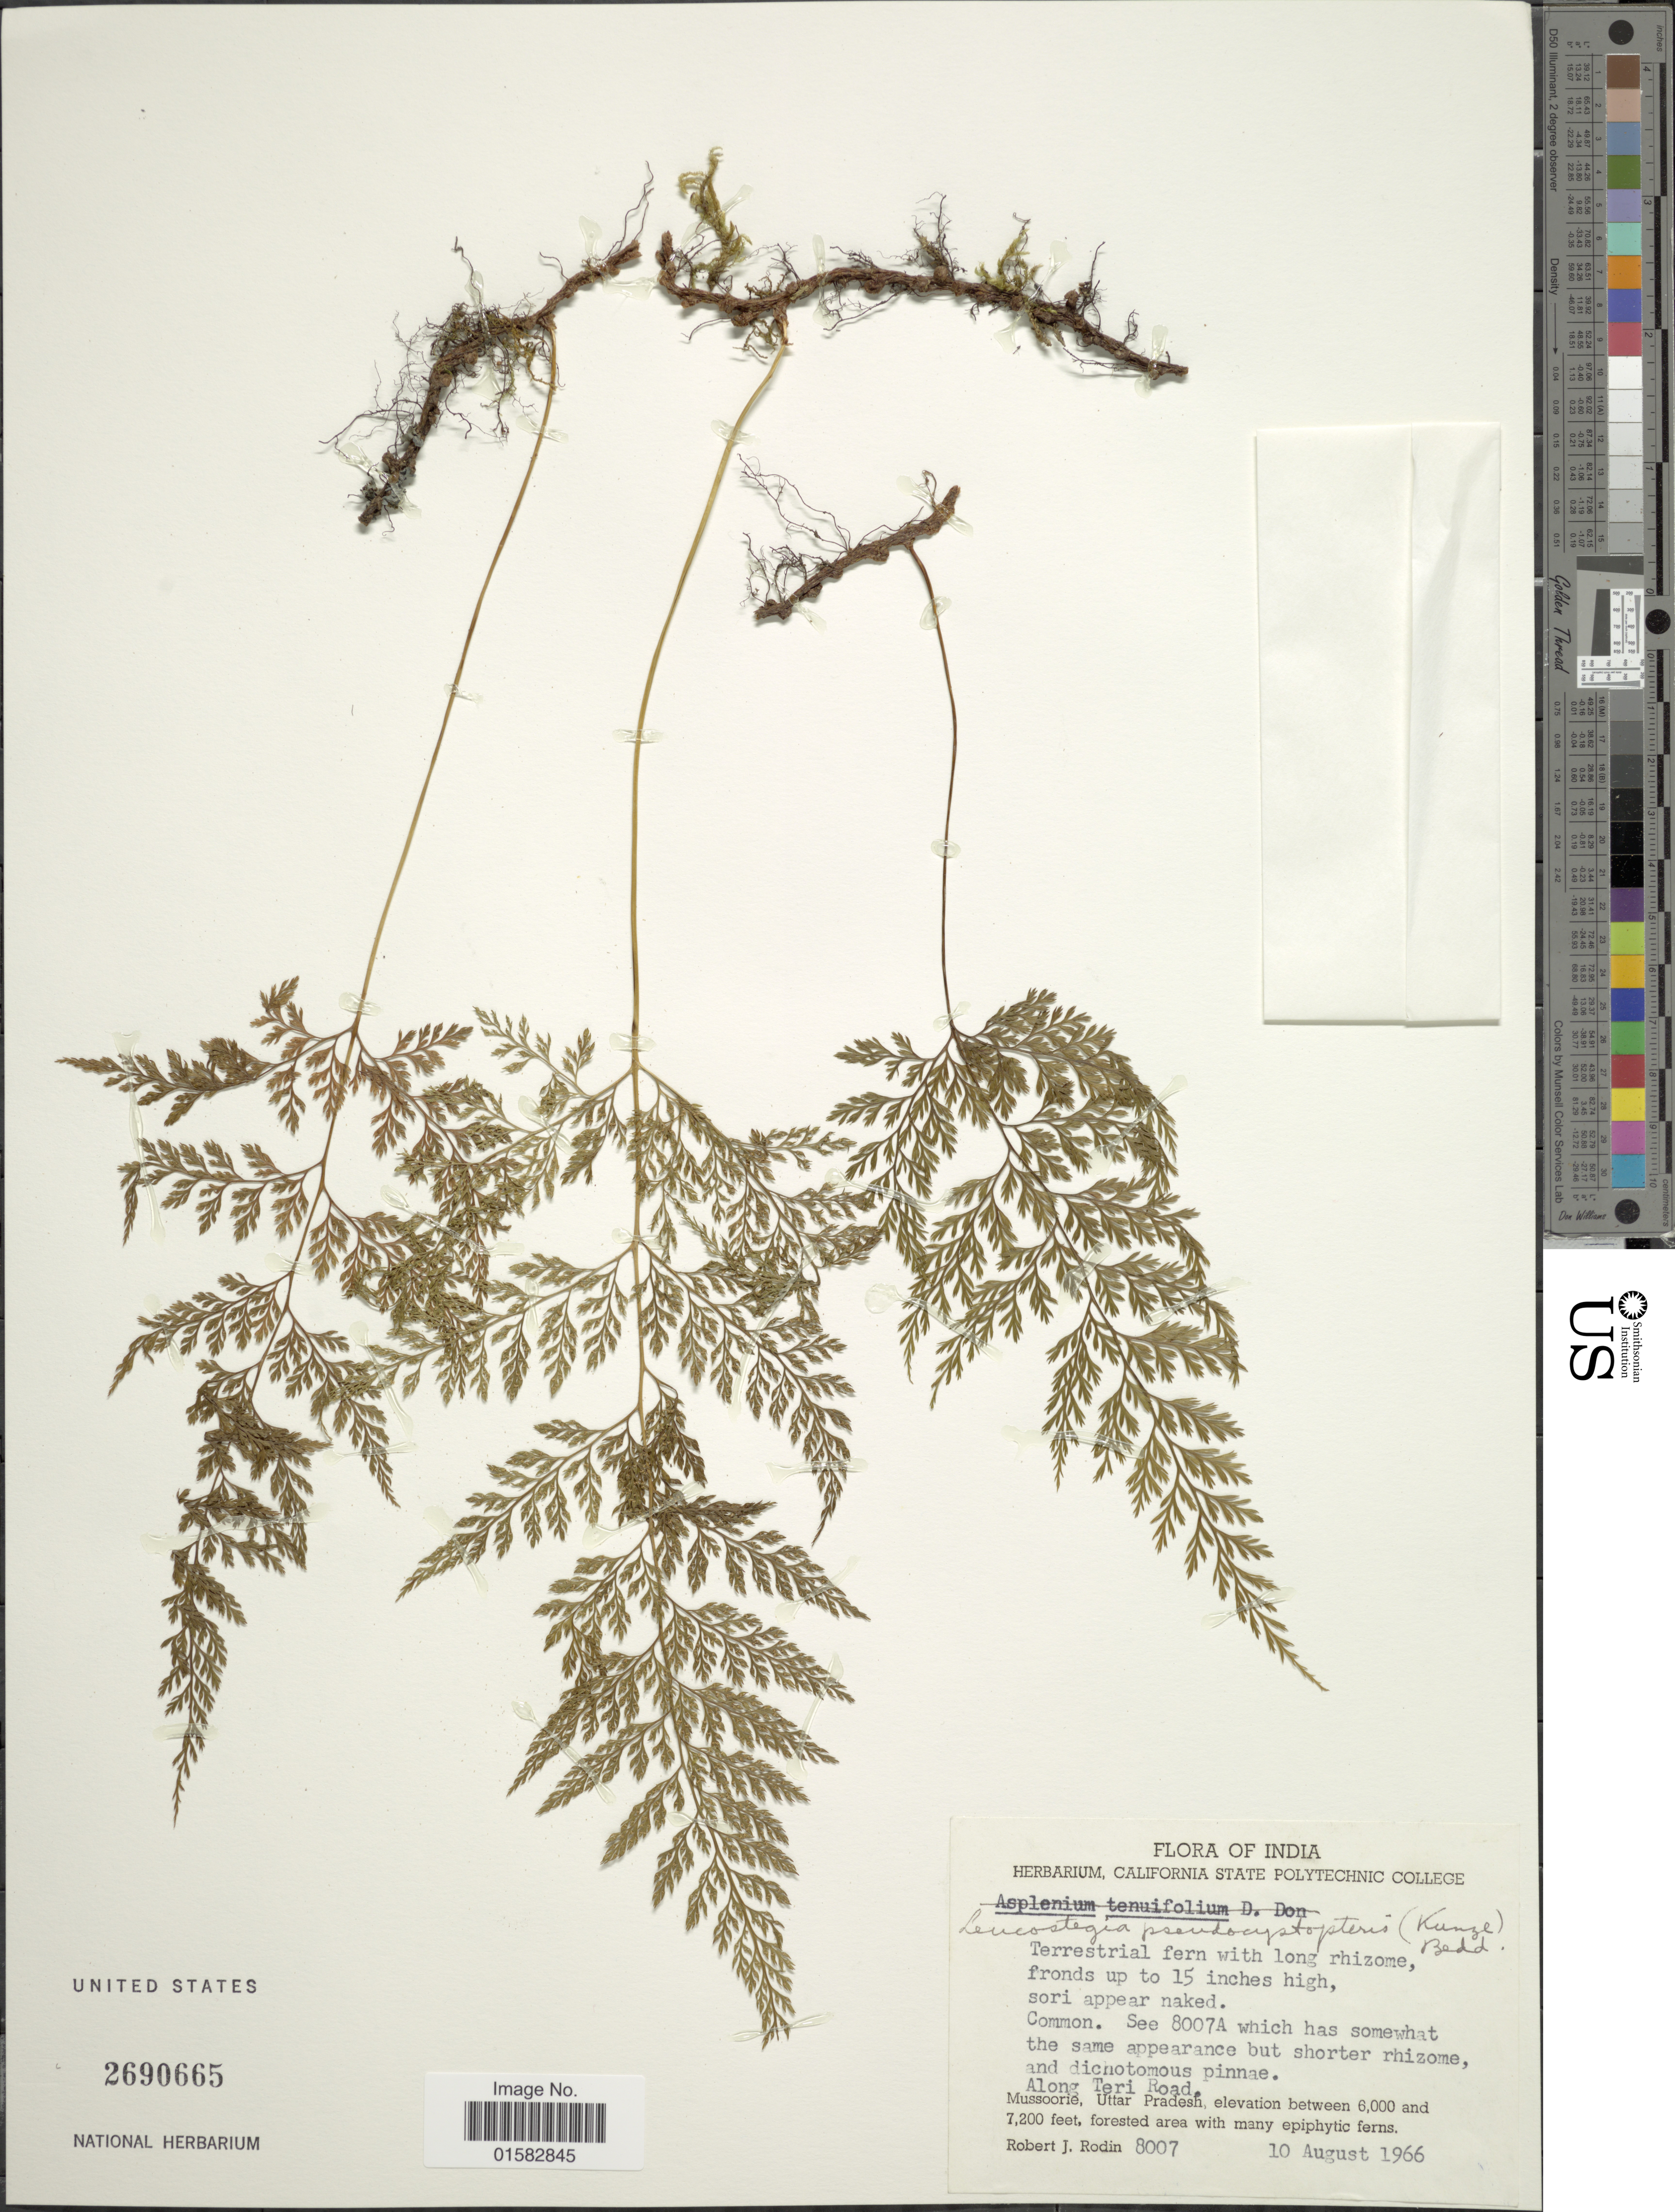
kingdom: Plantae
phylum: Tracheophyta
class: Polypodiopsida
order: Polypodiales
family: Davalliaceae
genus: Davallia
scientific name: Davallia pulchra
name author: D. Don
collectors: R. J. Rodin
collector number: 8007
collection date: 1966-08-10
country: India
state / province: Uttar Pradesh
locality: Mussoorie, Uttar Pradesh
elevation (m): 1829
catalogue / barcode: US 2690665